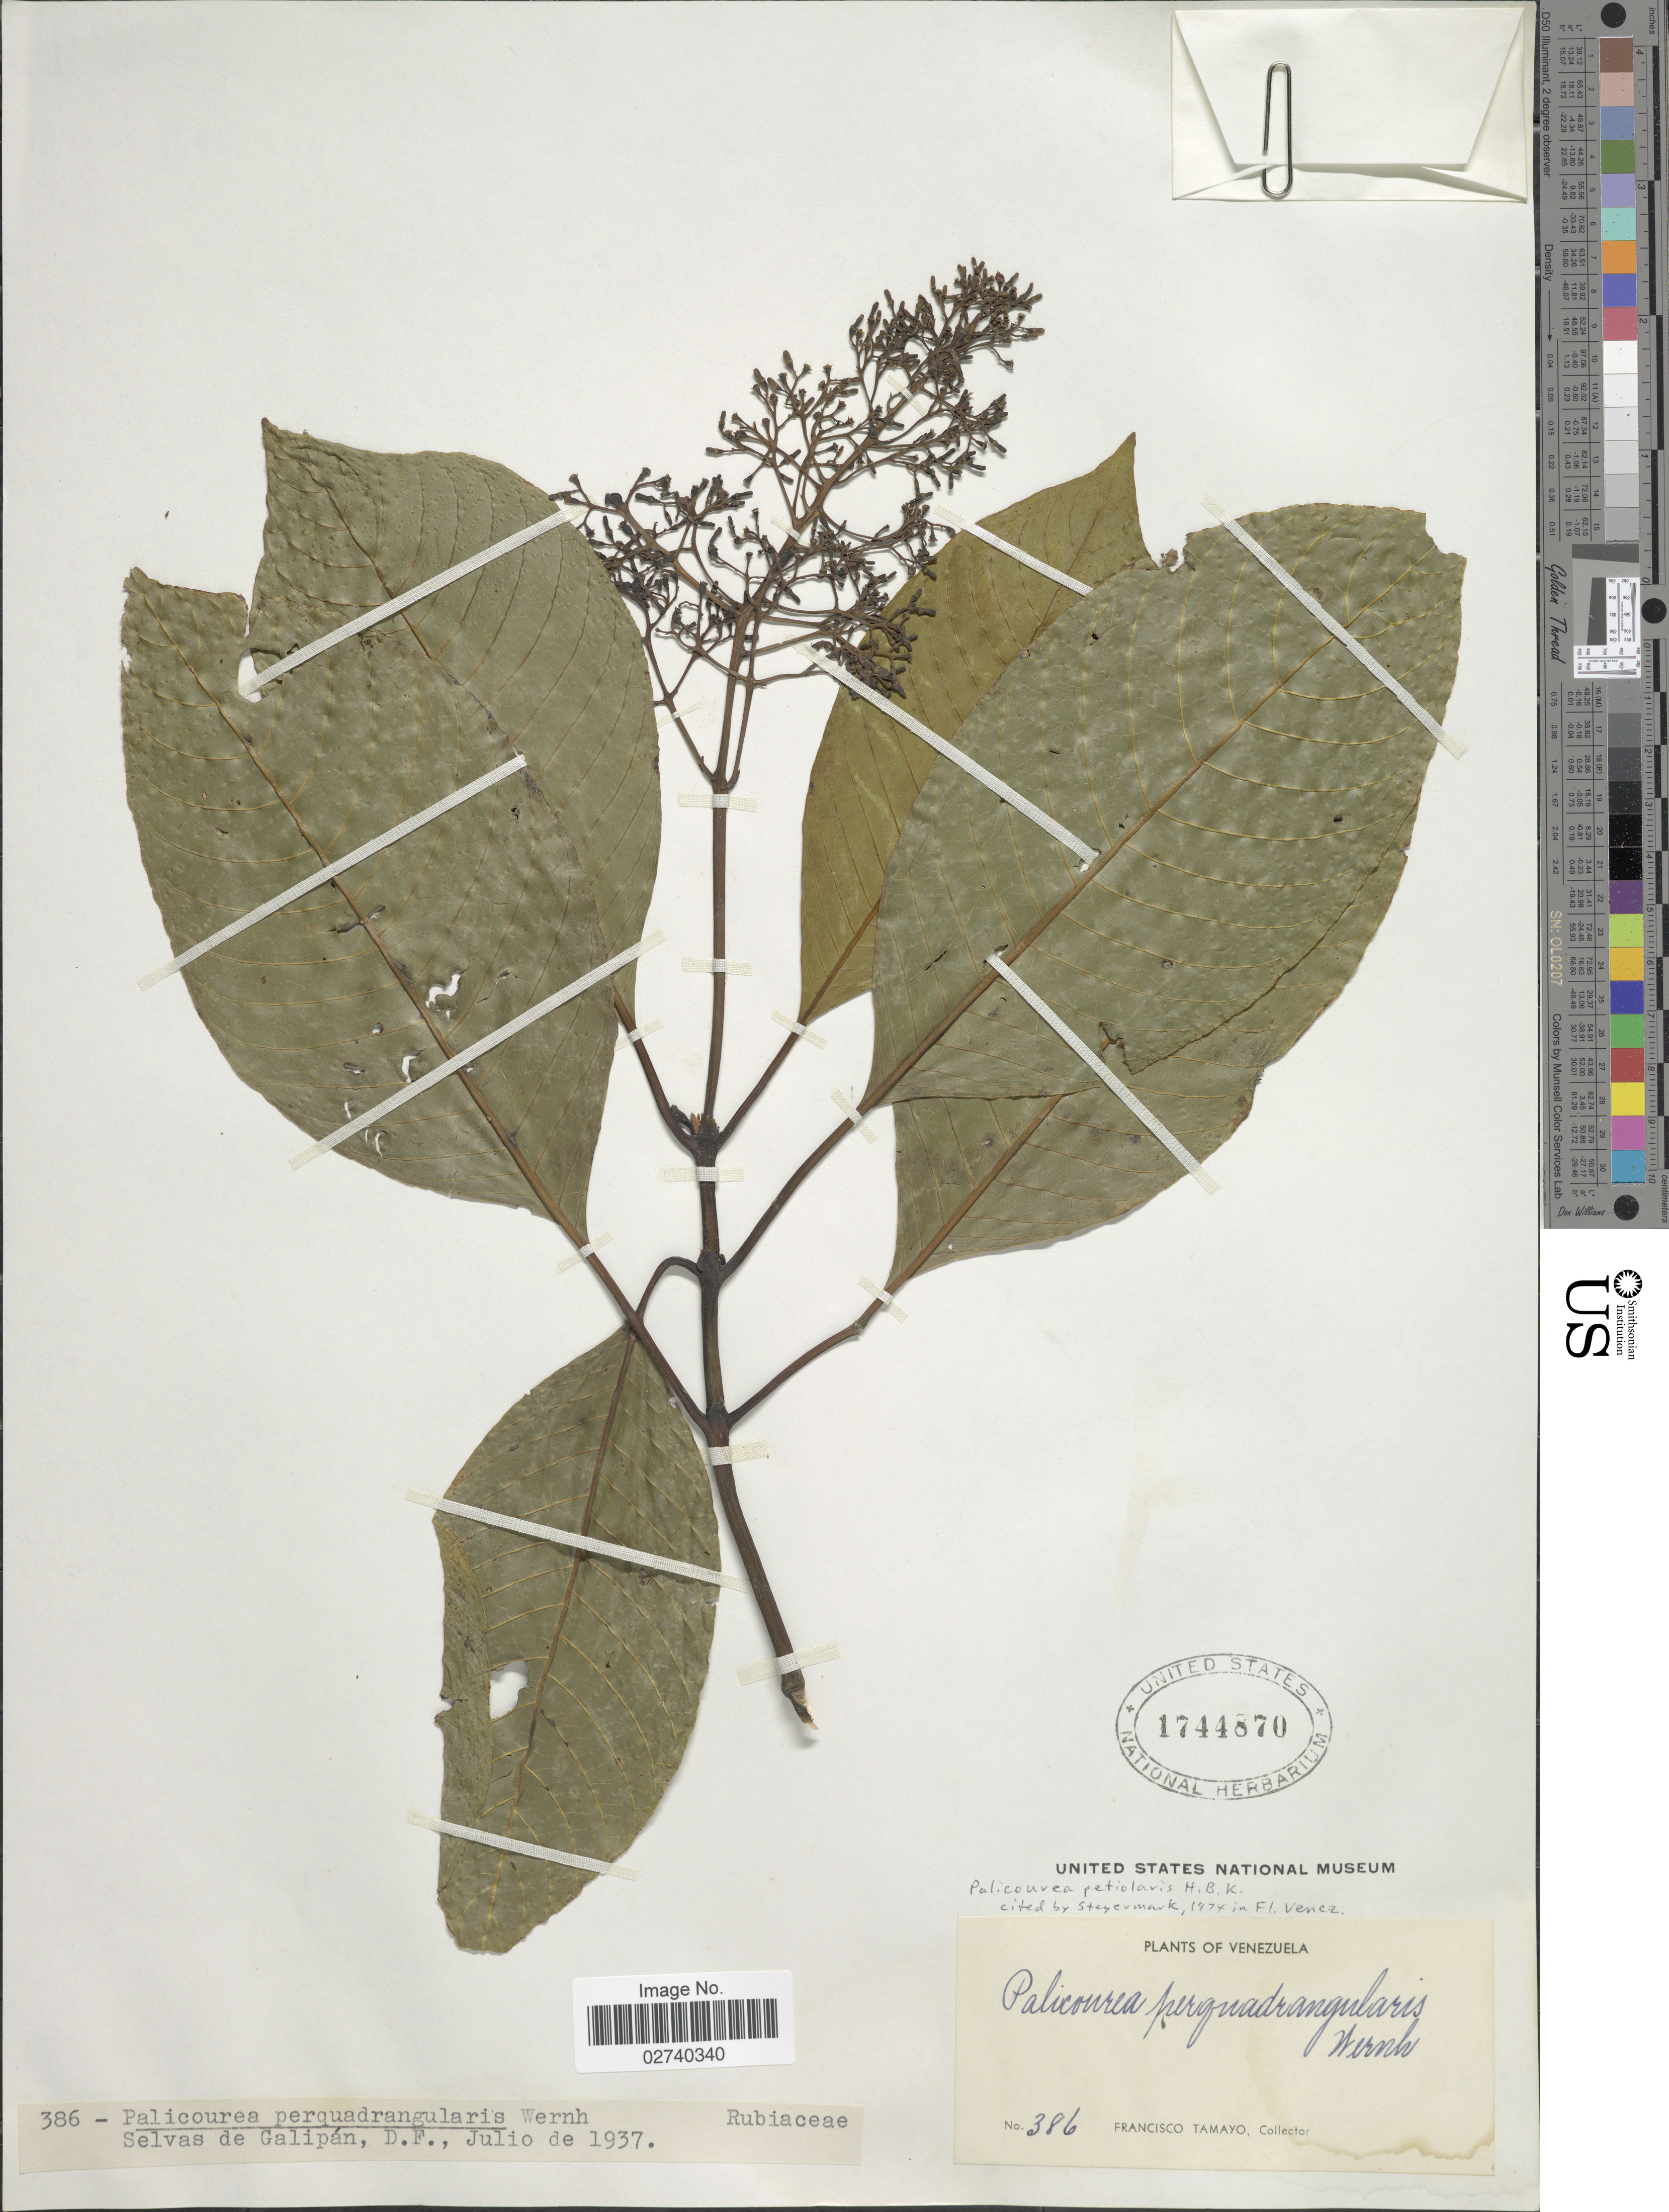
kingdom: Plantae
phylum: Tracheophyta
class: Magnoliopsida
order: Gentianales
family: Rubiaceae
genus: Palicourea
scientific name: Palicourea petiolaris Kunth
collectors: F. Tamayo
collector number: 386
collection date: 1937-07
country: Venezuela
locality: Selvas de Galipán, D.F.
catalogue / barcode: US 1744870